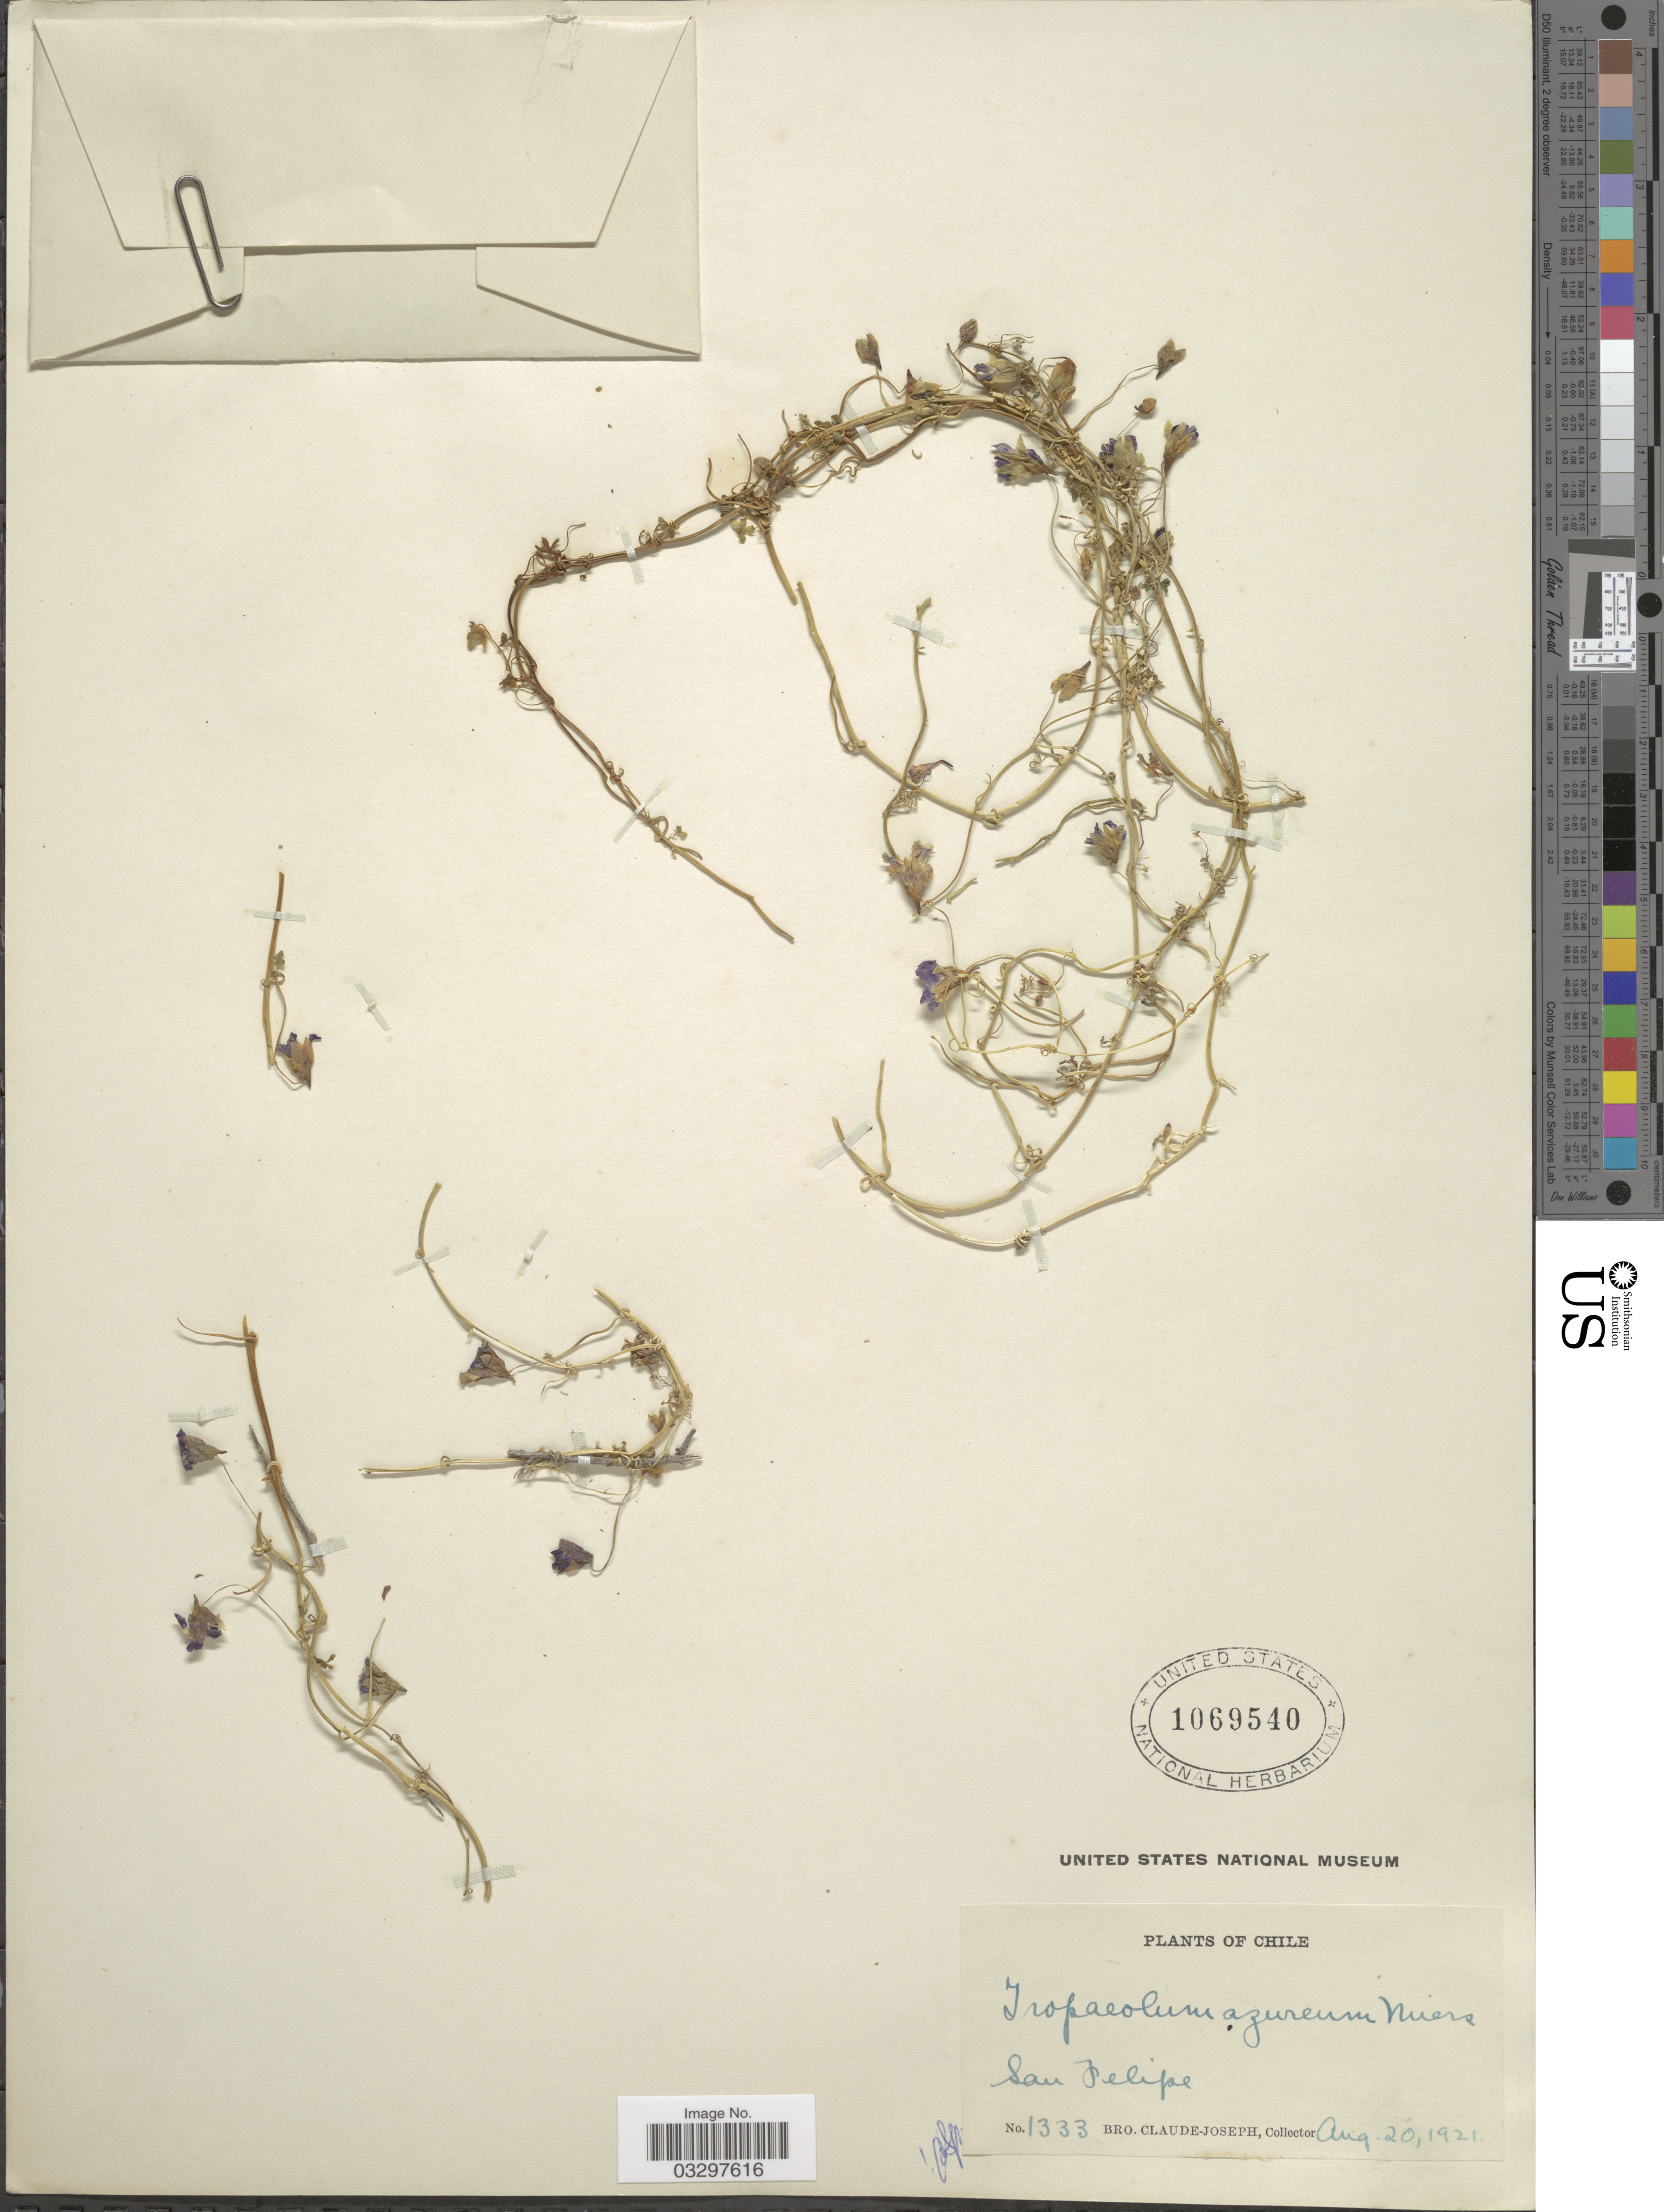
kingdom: Plantae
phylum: Tracheophyta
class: Magnoliopsida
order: Brassicales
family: Tropaeolaceae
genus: Tropaeolum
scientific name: Tropaeolum azureum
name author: Bertero ex Colla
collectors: Bro. Claude-Joseph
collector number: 1333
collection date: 1921-08-20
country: Chile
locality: San Felipe.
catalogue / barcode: US 1069540